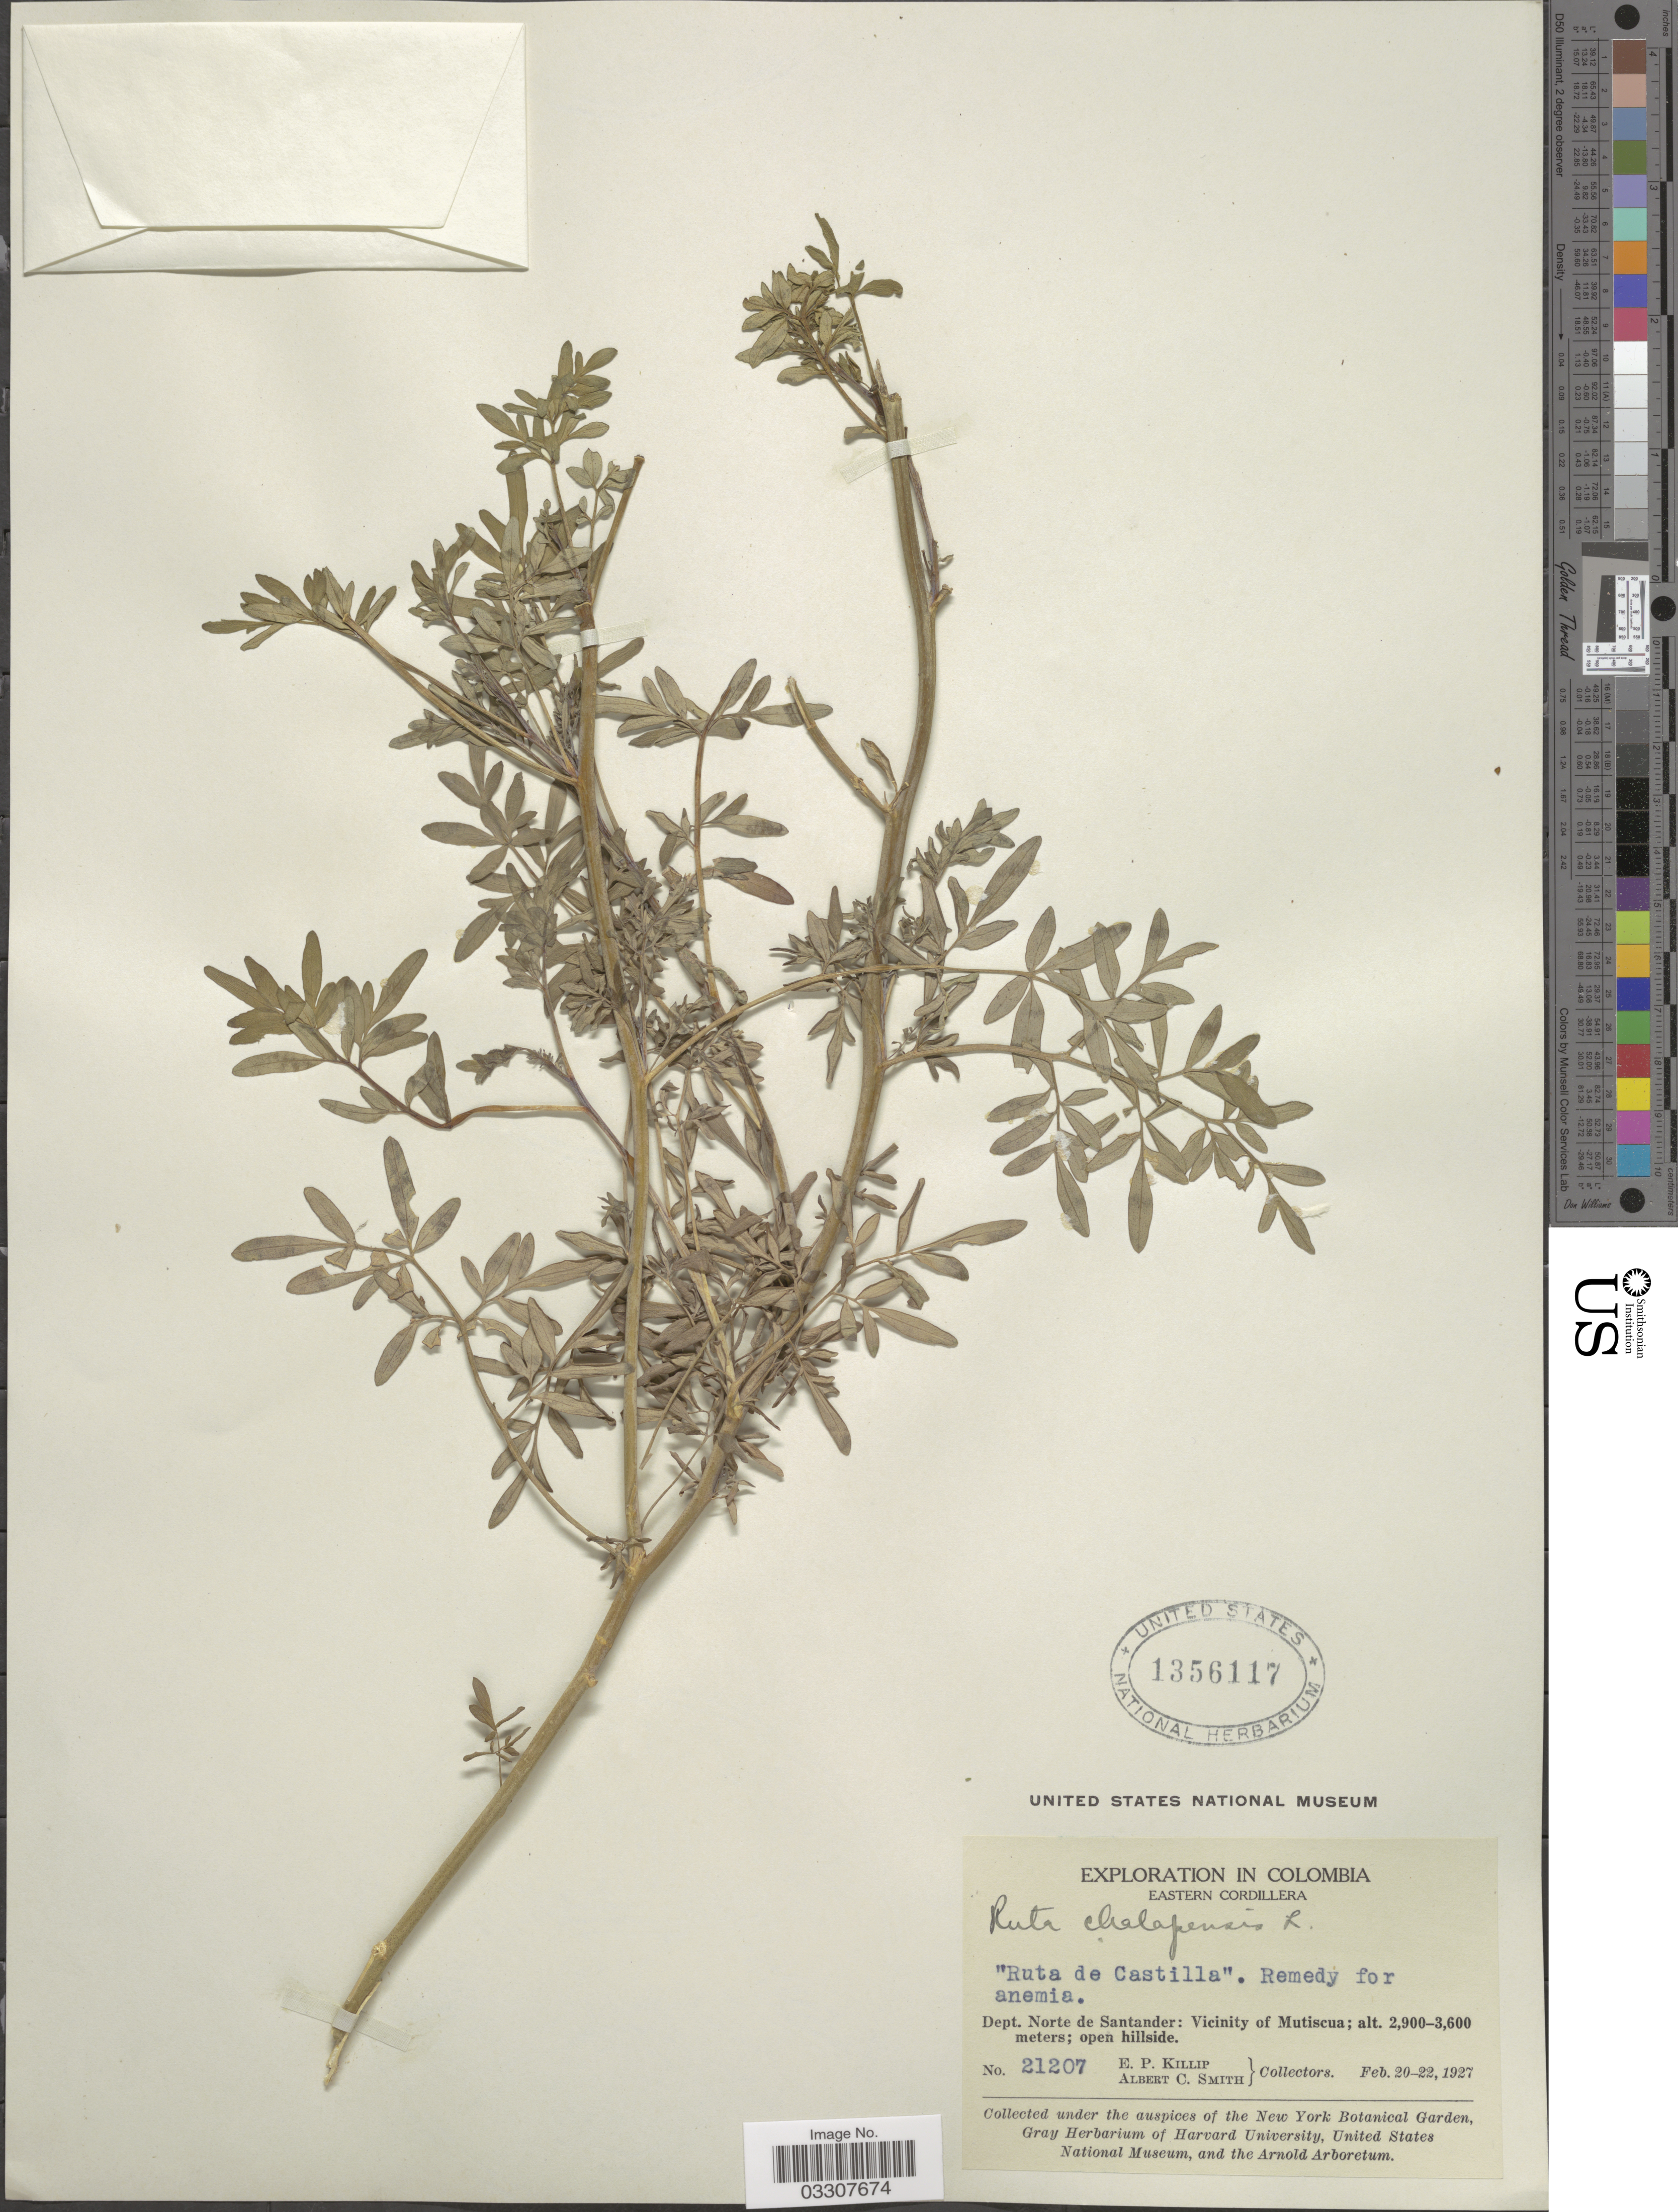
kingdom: Plantae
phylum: Tracheophyta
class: Magnoliopsida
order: Sapindales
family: Rutaceae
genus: Ruta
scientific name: Ruta chalepensis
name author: L.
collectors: E. P. Killip & A. C. Smith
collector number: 21207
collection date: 1927-02-20/1927-02-22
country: Colombia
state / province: Norte de Santander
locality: Dept. Norte de Santander: Vicinity of Mutiscua.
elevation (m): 2900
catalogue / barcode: US 1356117